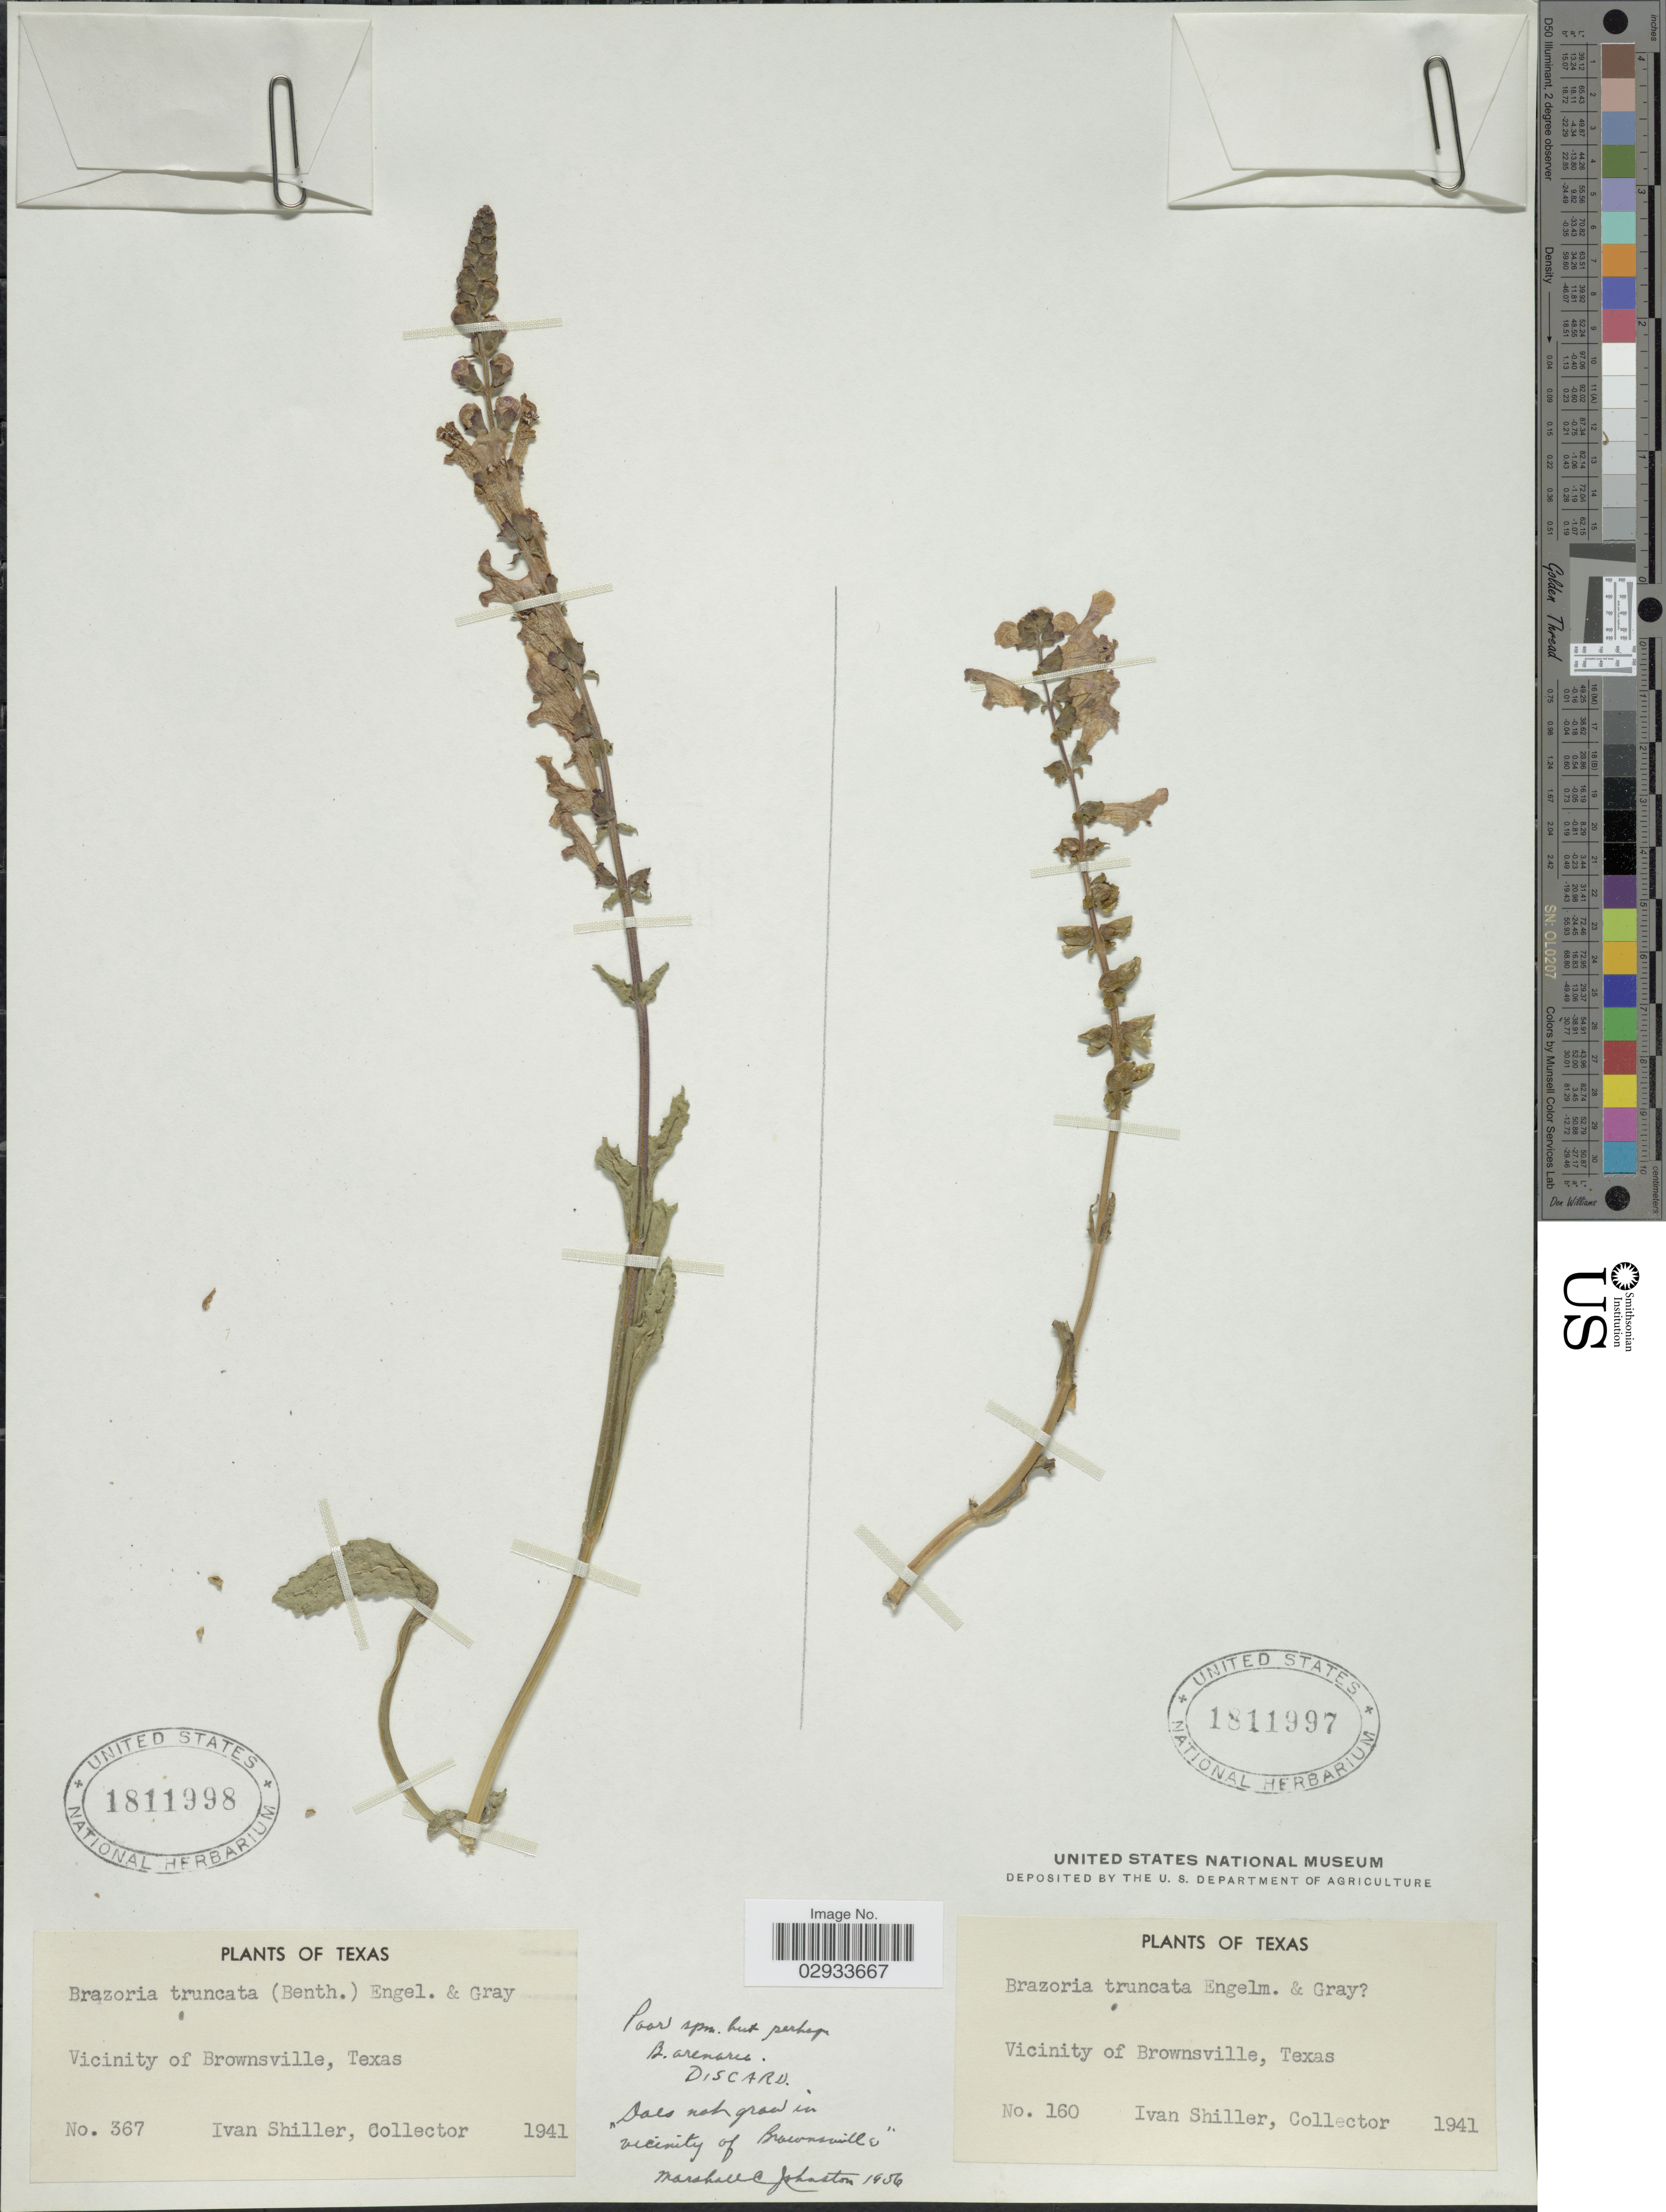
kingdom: Plantae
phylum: Tracheophyta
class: Magnoliopsida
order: Lamiales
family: Lamiaceae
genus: Brazoria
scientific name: Brazoria arenaria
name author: Lundell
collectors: I. Shiller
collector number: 367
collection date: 1941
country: United States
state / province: Texas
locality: Vicinity of Brownsville, Texas.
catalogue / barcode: US 1811998